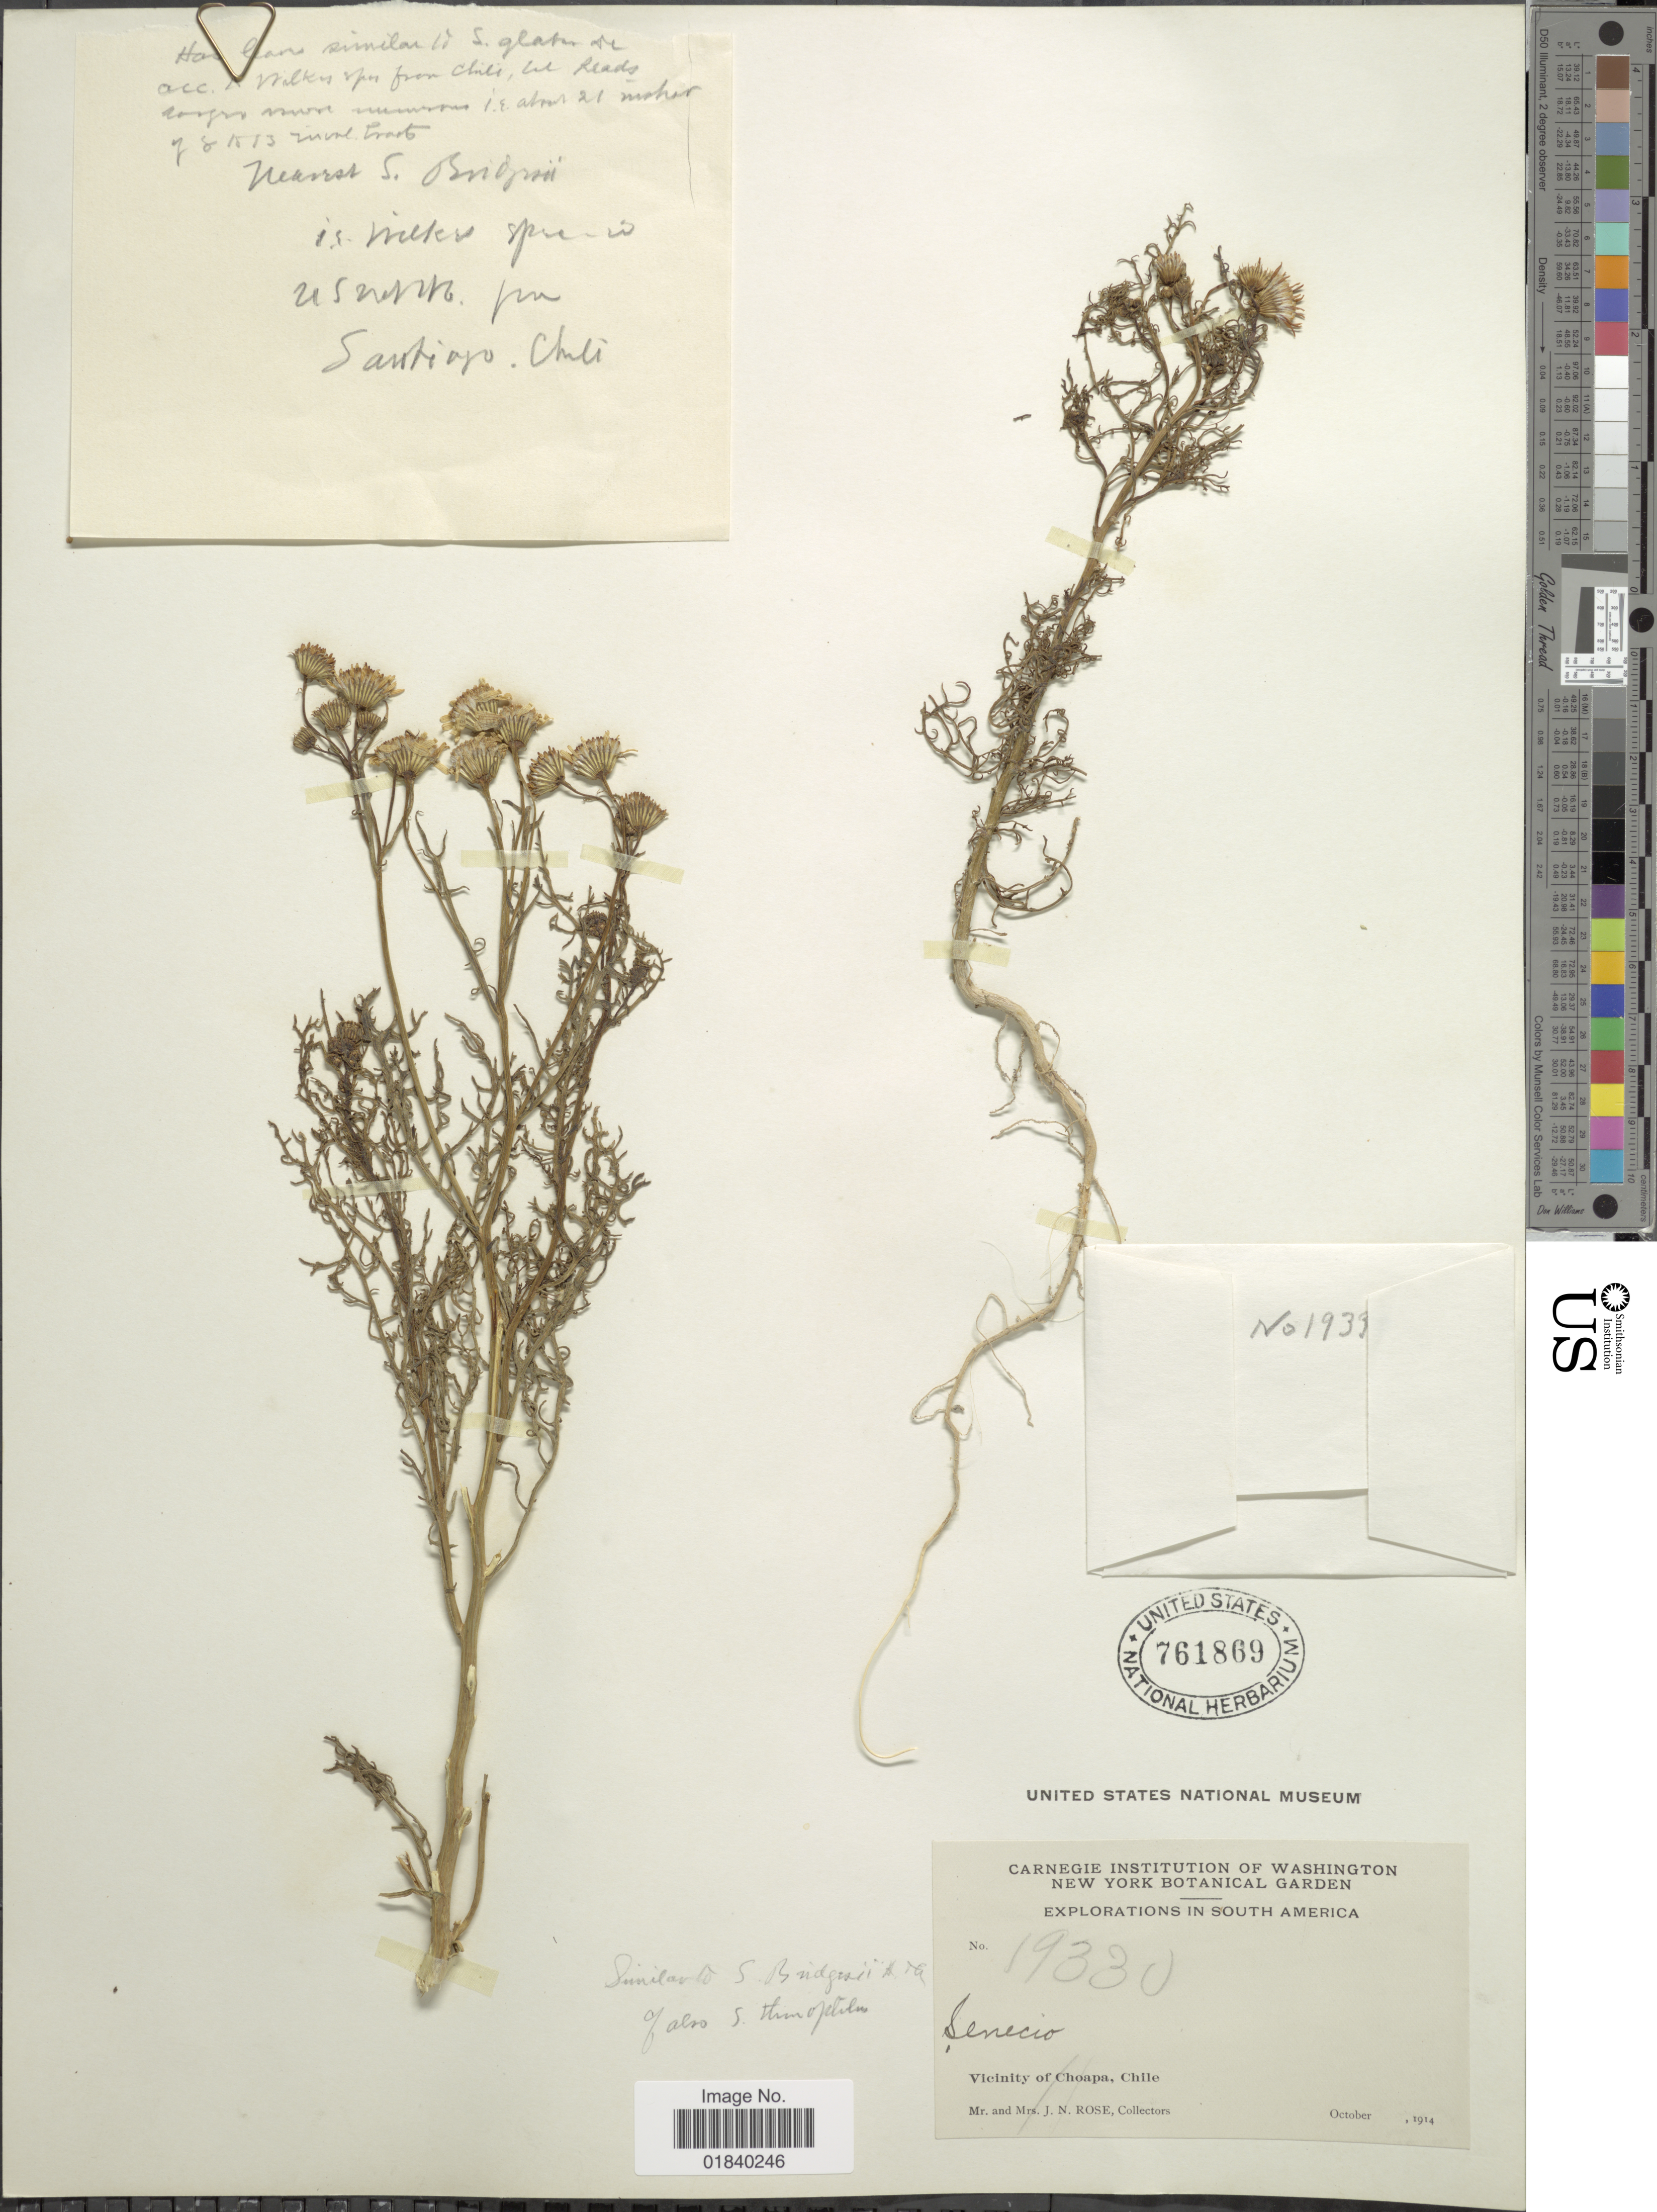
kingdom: Plantae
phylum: Tracheophyta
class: Magnoliopsida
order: Asterales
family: Asteraceae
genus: Senecio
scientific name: Senecio sp.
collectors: J. N. Rose & L. B. Rose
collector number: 19330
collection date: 1914-10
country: Chile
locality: Vicinity of Choapa, Chile.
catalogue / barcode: US 761869